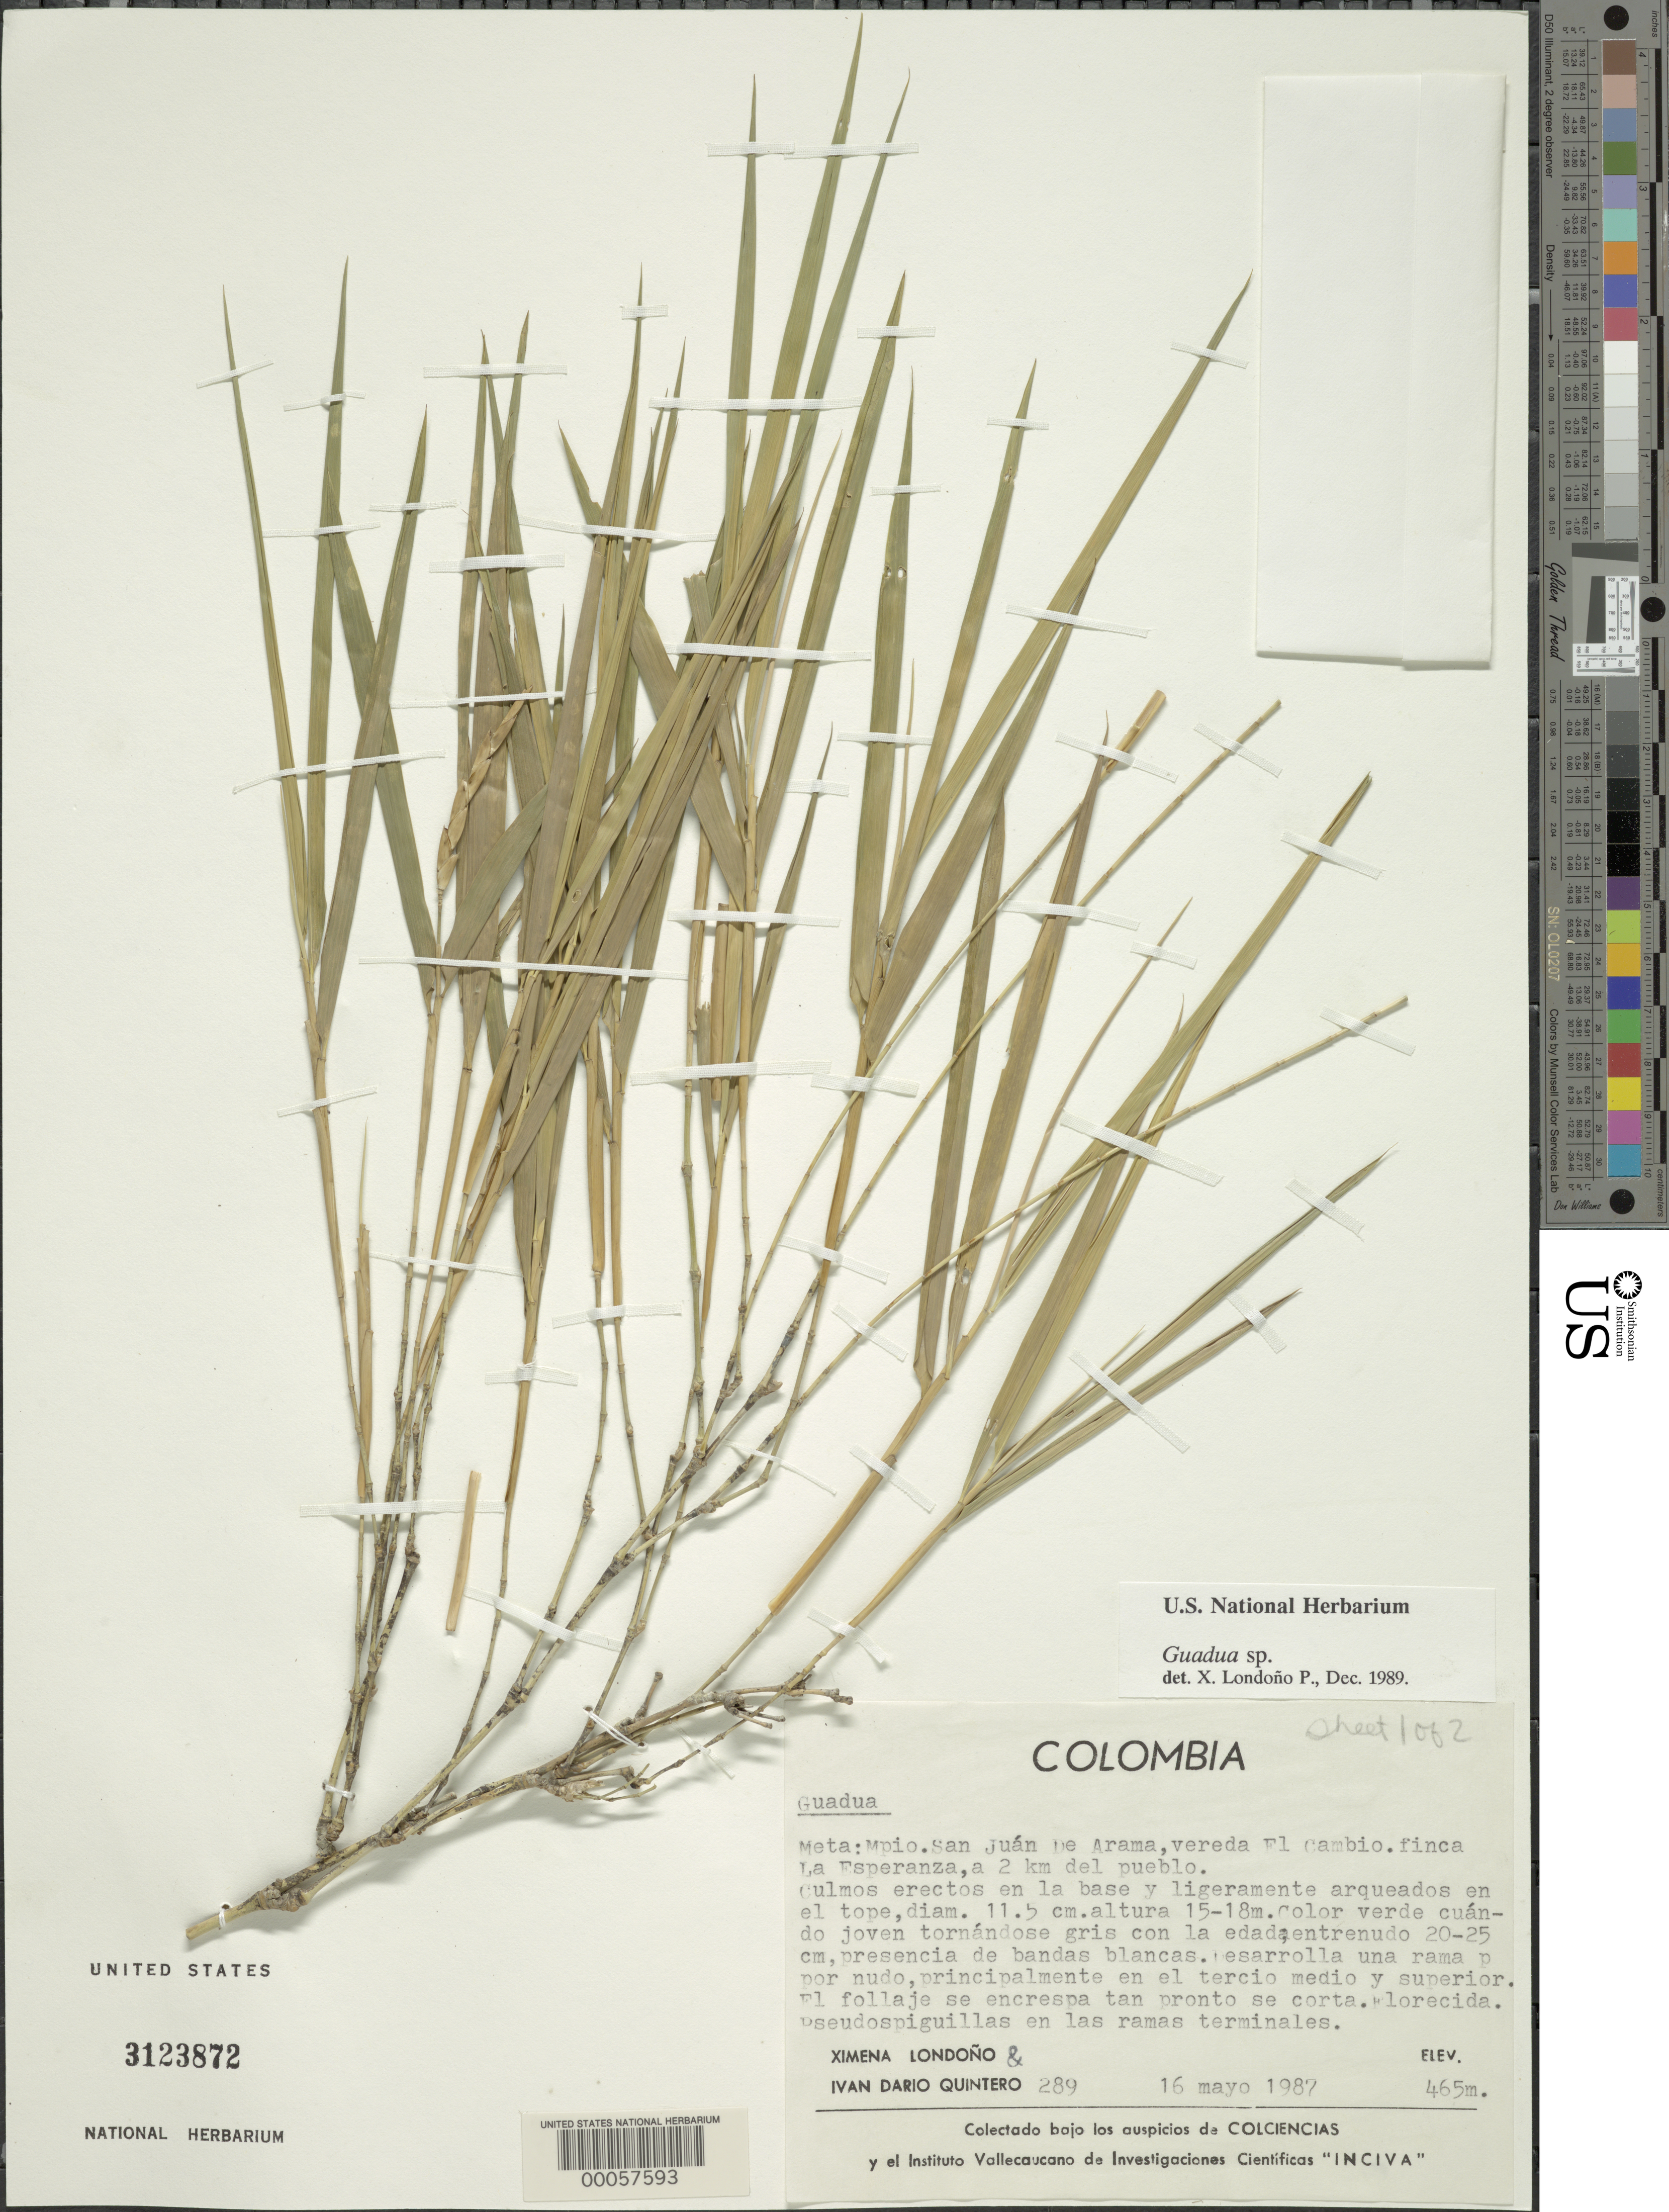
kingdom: Plantae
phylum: Tracheophyta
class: Liliopsida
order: Poales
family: Poaceae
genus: Guadua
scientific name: Guadua sp.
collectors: X. Londoño & I. Quintero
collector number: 289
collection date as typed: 16 May 1987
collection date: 1987-05-16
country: Colombia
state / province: Meta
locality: Mun. San Juan de Arama, el cambio Trail, la Esperanza land, 2 km from the town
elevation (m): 465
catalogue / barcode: US 3123872